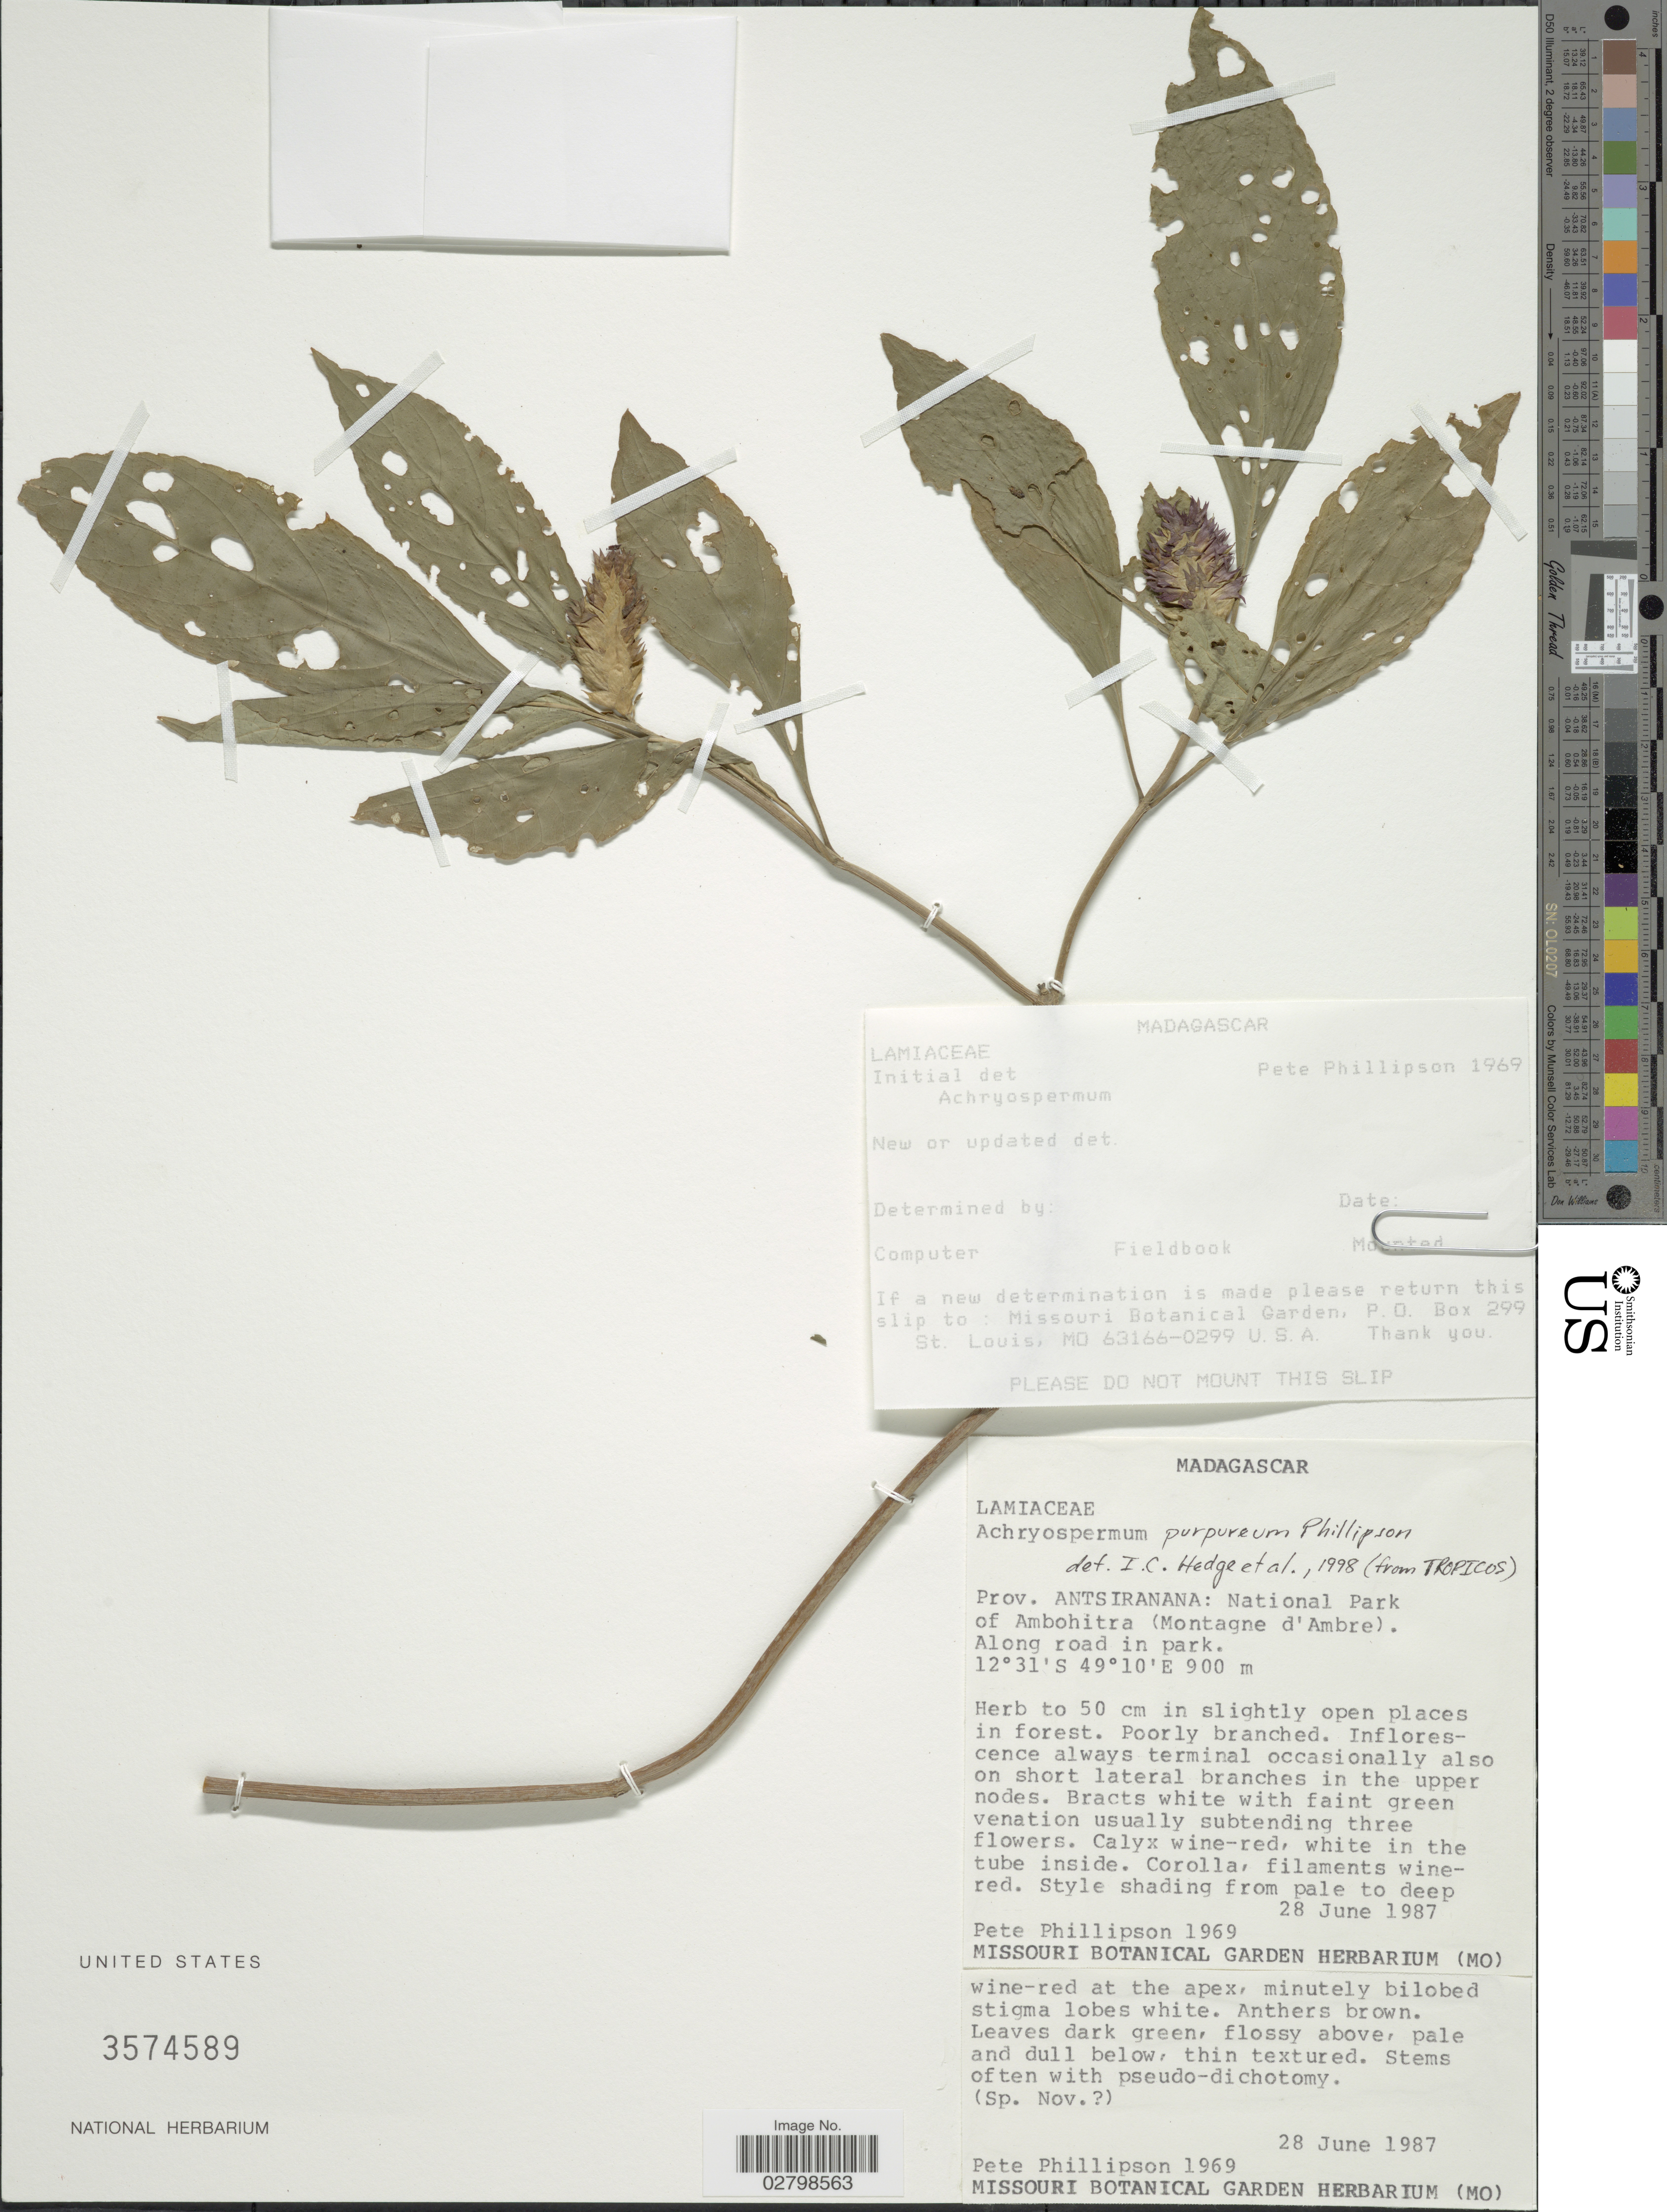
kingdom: Plantae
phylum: Tracheophyta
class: Magnoliopsida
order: Lamiales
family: Lamiaceae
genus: Achyrospermum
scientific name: Achyrospermum purpureum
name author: Phillipson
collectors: P. B. Phillipson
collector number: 1969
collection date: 1987-06-28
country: Madagascar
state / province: Diana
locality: National Park of Ambohitra (Montagne d'Ambre). Along road in parl.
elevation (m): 900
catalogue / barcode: US 3574589